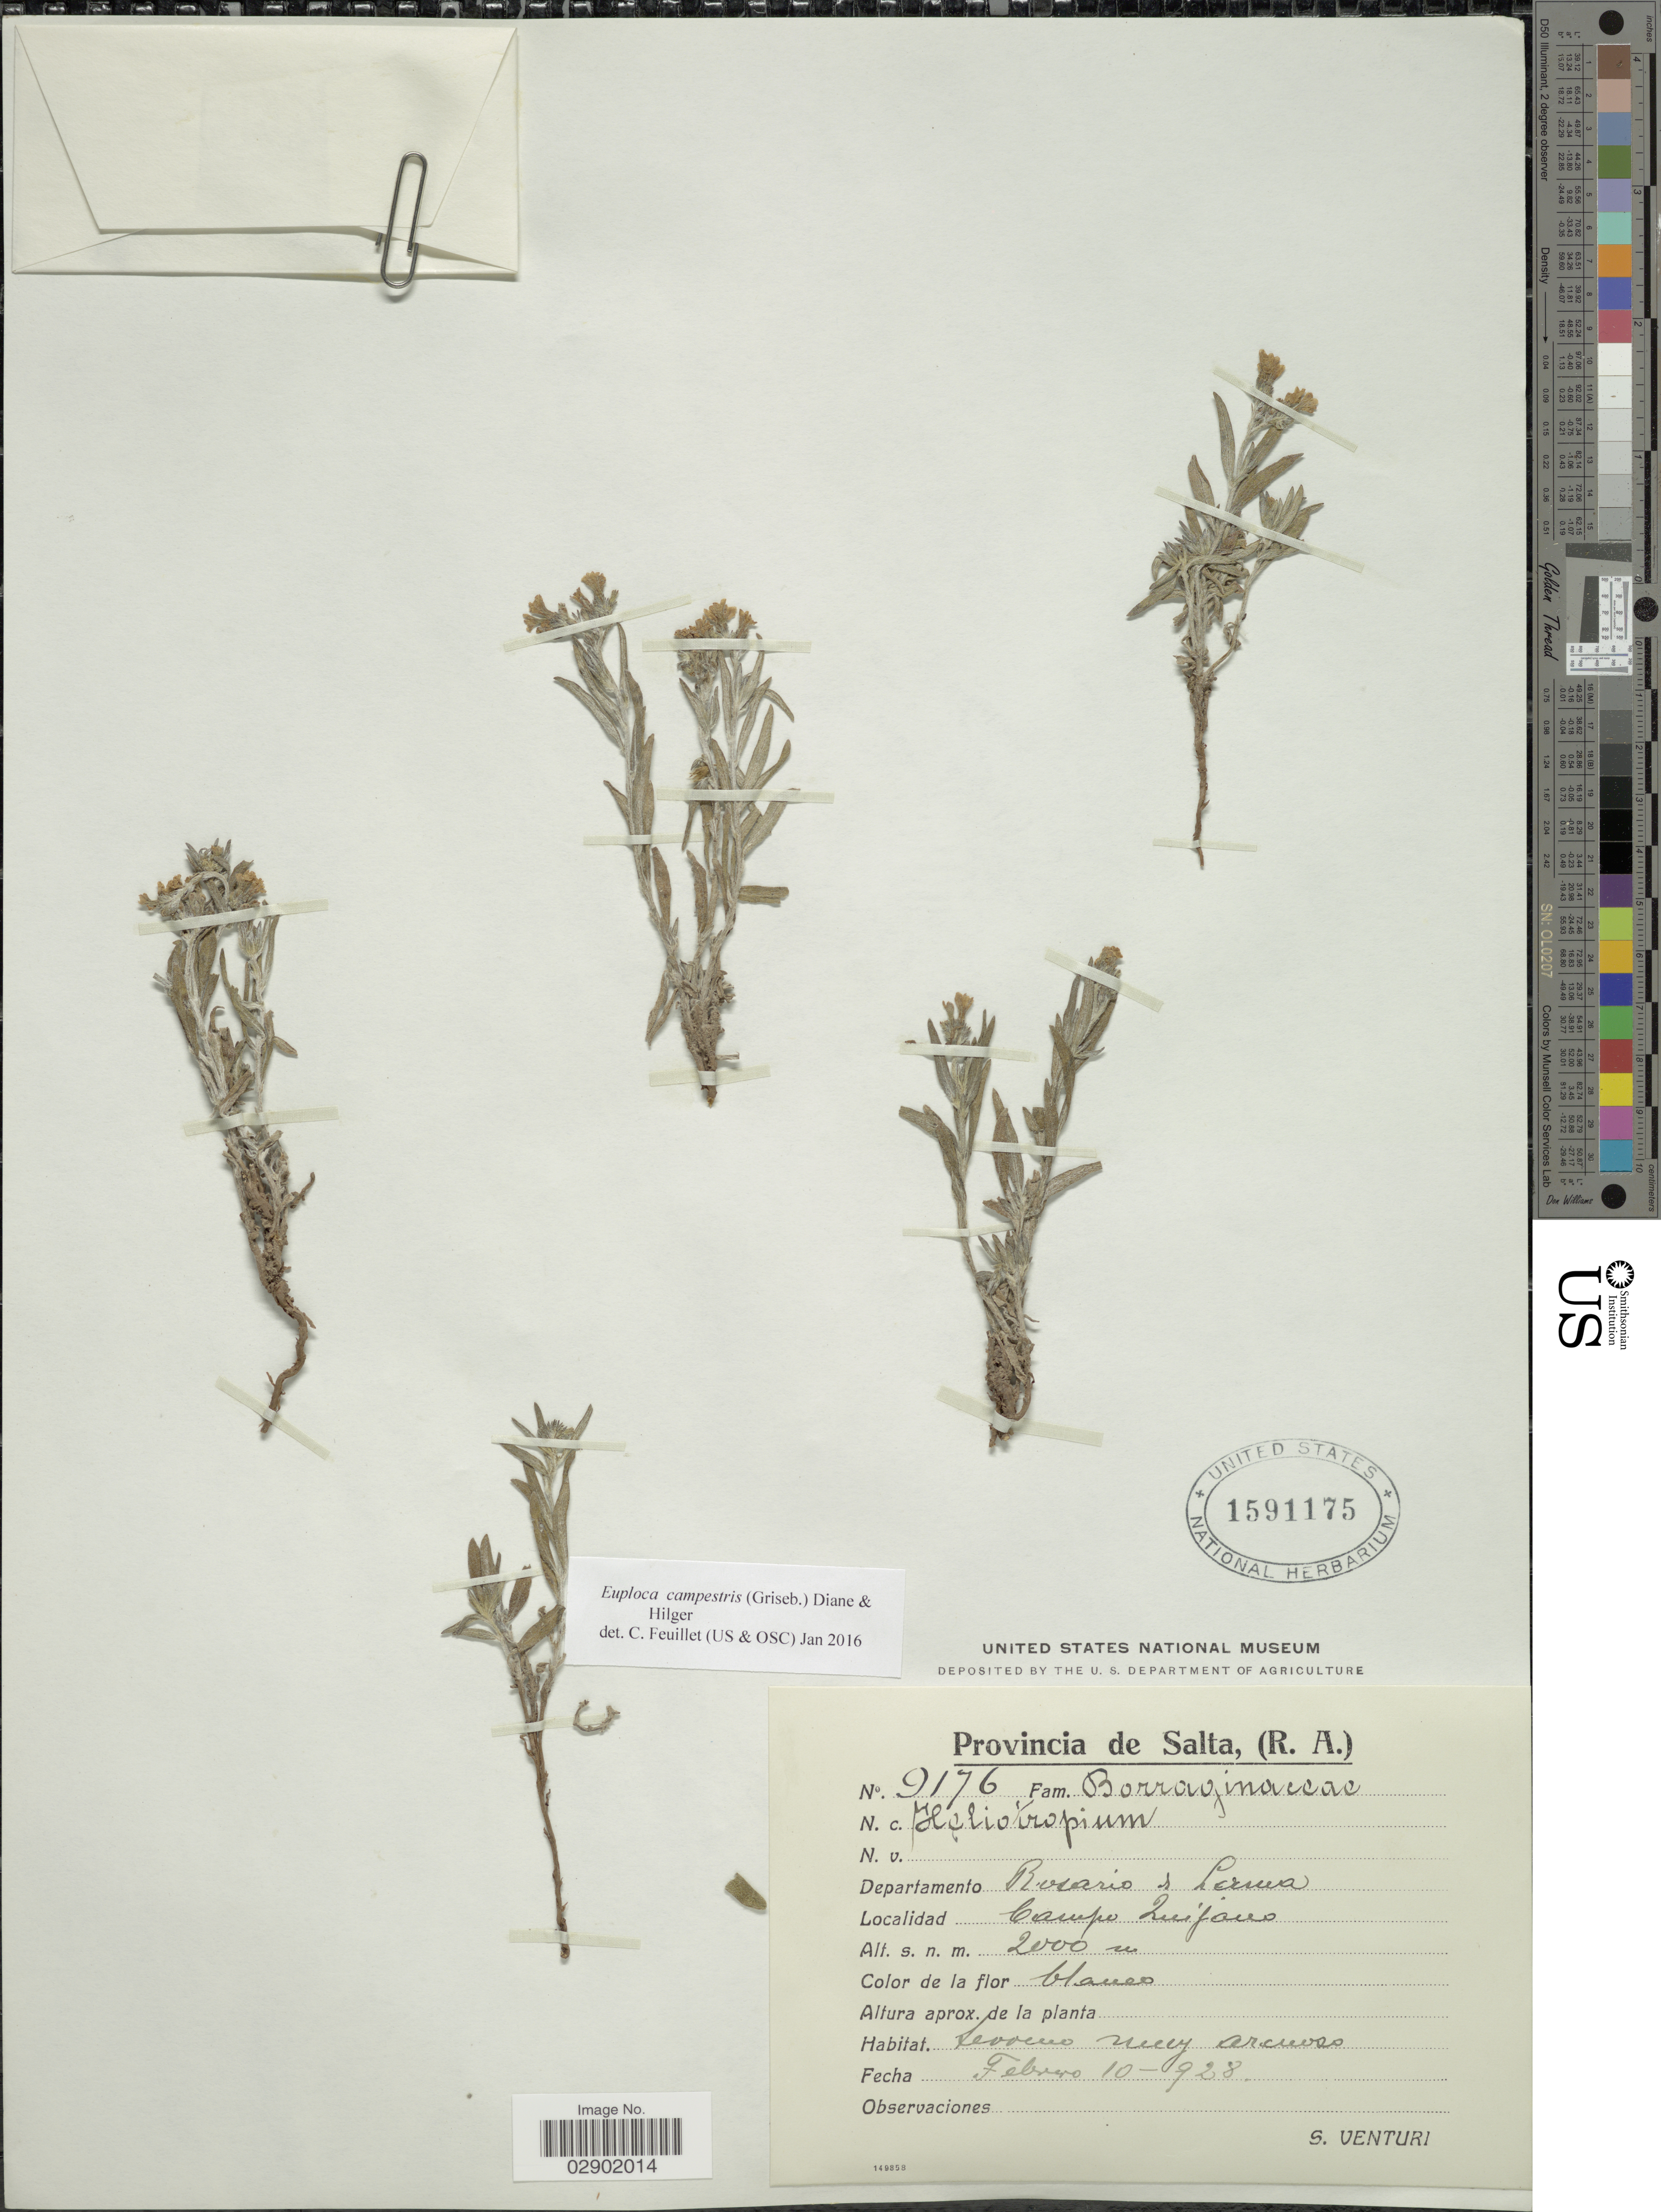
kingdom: Plantae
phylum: Tracheophyta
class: Magnoliopsida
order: Boraginales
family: Heliotropiaceae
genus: Euploca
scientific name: Euploca campestris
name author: (Griseb.) Diane & Hilger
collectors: S. Venturi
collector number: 9176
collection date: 1928-02-10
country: Argentina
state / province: Salta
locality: (R.A.). Departamento Rosario de Leruva. Campo Quijano.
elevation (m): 2000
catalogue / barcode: US 1591175